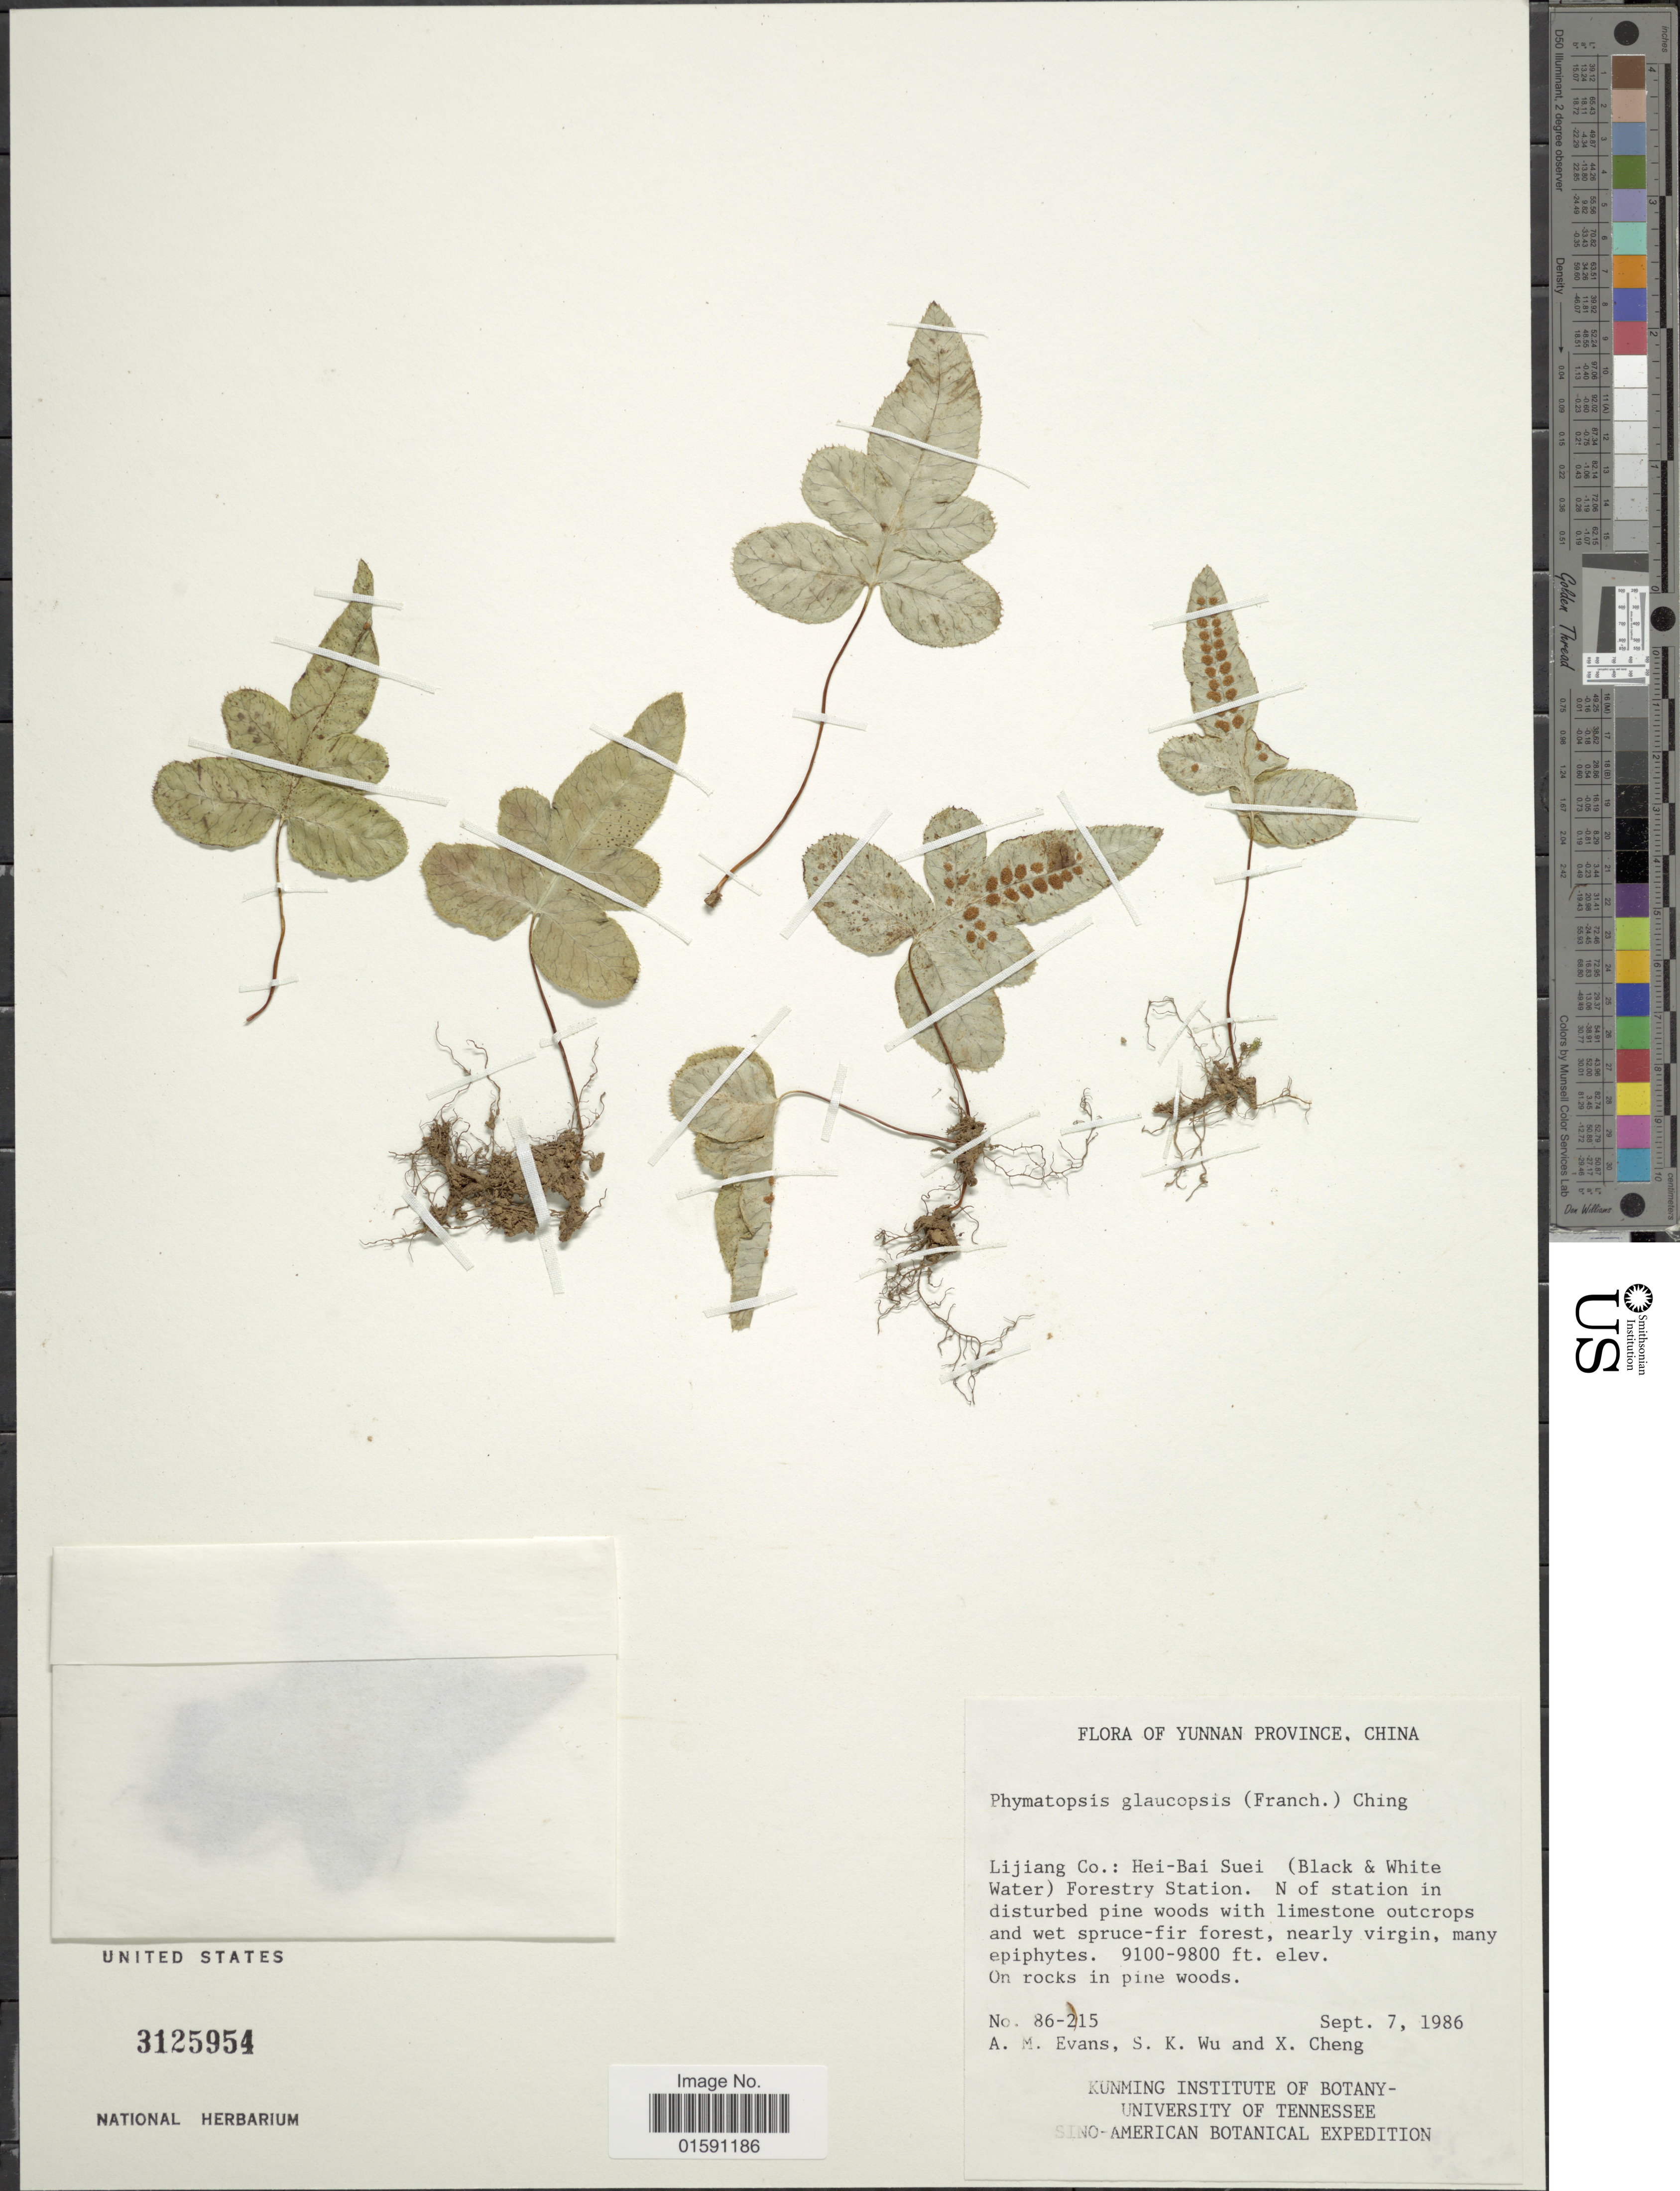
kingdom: Plantae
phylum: Tracheophyta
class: Polypodiopsida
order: Polypodiales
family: Polypodiaceae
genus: Selliguea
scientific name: Selliguea glaucopsis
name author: (Franch.) S. L. Yu et al.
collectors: A. M. Evans, S. K. Wu & X. Cheng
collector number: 86-215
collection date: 1986-09-07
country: China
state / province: Yunnan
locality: Lijiang Co.; Hei-Bai Suei (Black &Whiute Water) Forestry Station. N of Station in disturbed pine woods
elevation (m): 2774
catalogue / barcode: US 3125954